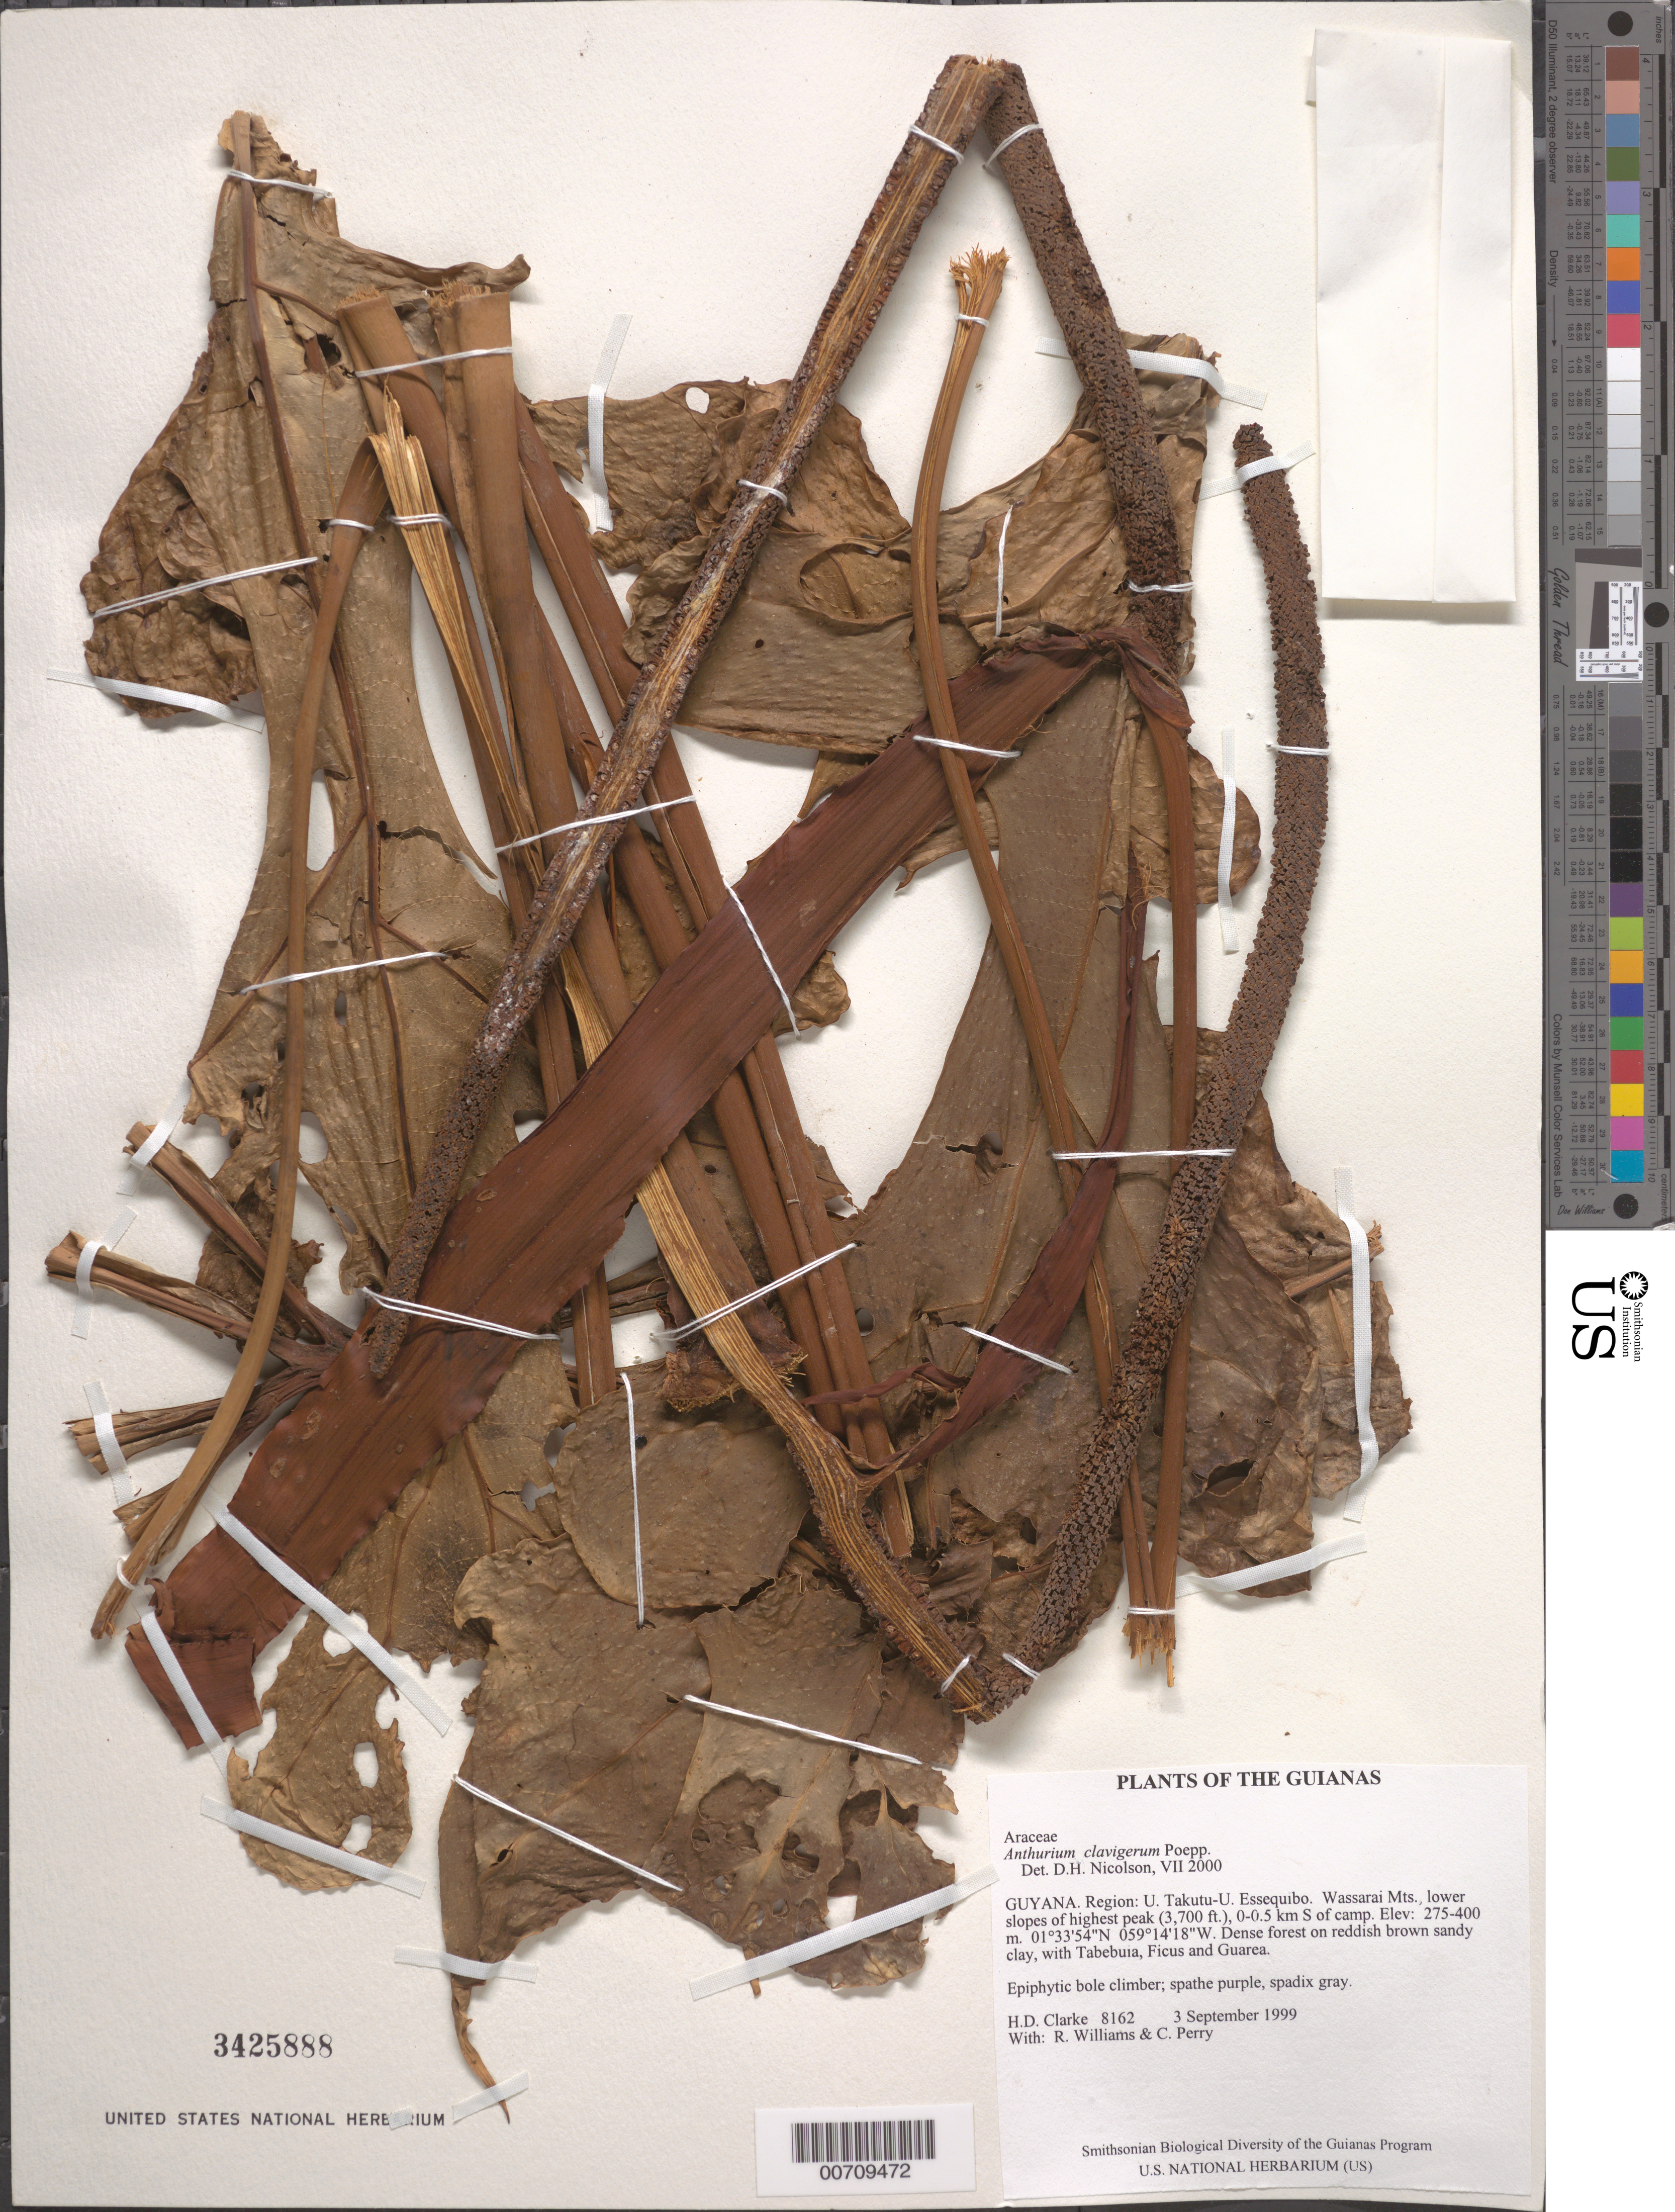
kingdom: Plantae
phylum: Tracheophyta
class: Liliopsida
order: Alismatales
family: Araceae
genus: Anthurium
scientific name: Anthurium clavigerum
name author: Poepp. & Endl.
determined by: Nicolson, Dan H.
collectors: H. D. Clarke, R. Williams & C. Perry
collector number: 8162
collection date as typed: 3 September 1999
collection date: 1999-09-03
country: Guyana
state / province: U. Takutu-U. Essequibo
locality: Wassarai Mts., lower slopes of highest peak (3,700 ft.), 0-0.5 km S of camp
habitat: Dense forest on reddish brown sandy clay, with Tabebuia, Ficus and Guarea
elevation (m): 275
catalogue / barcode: US 3425888